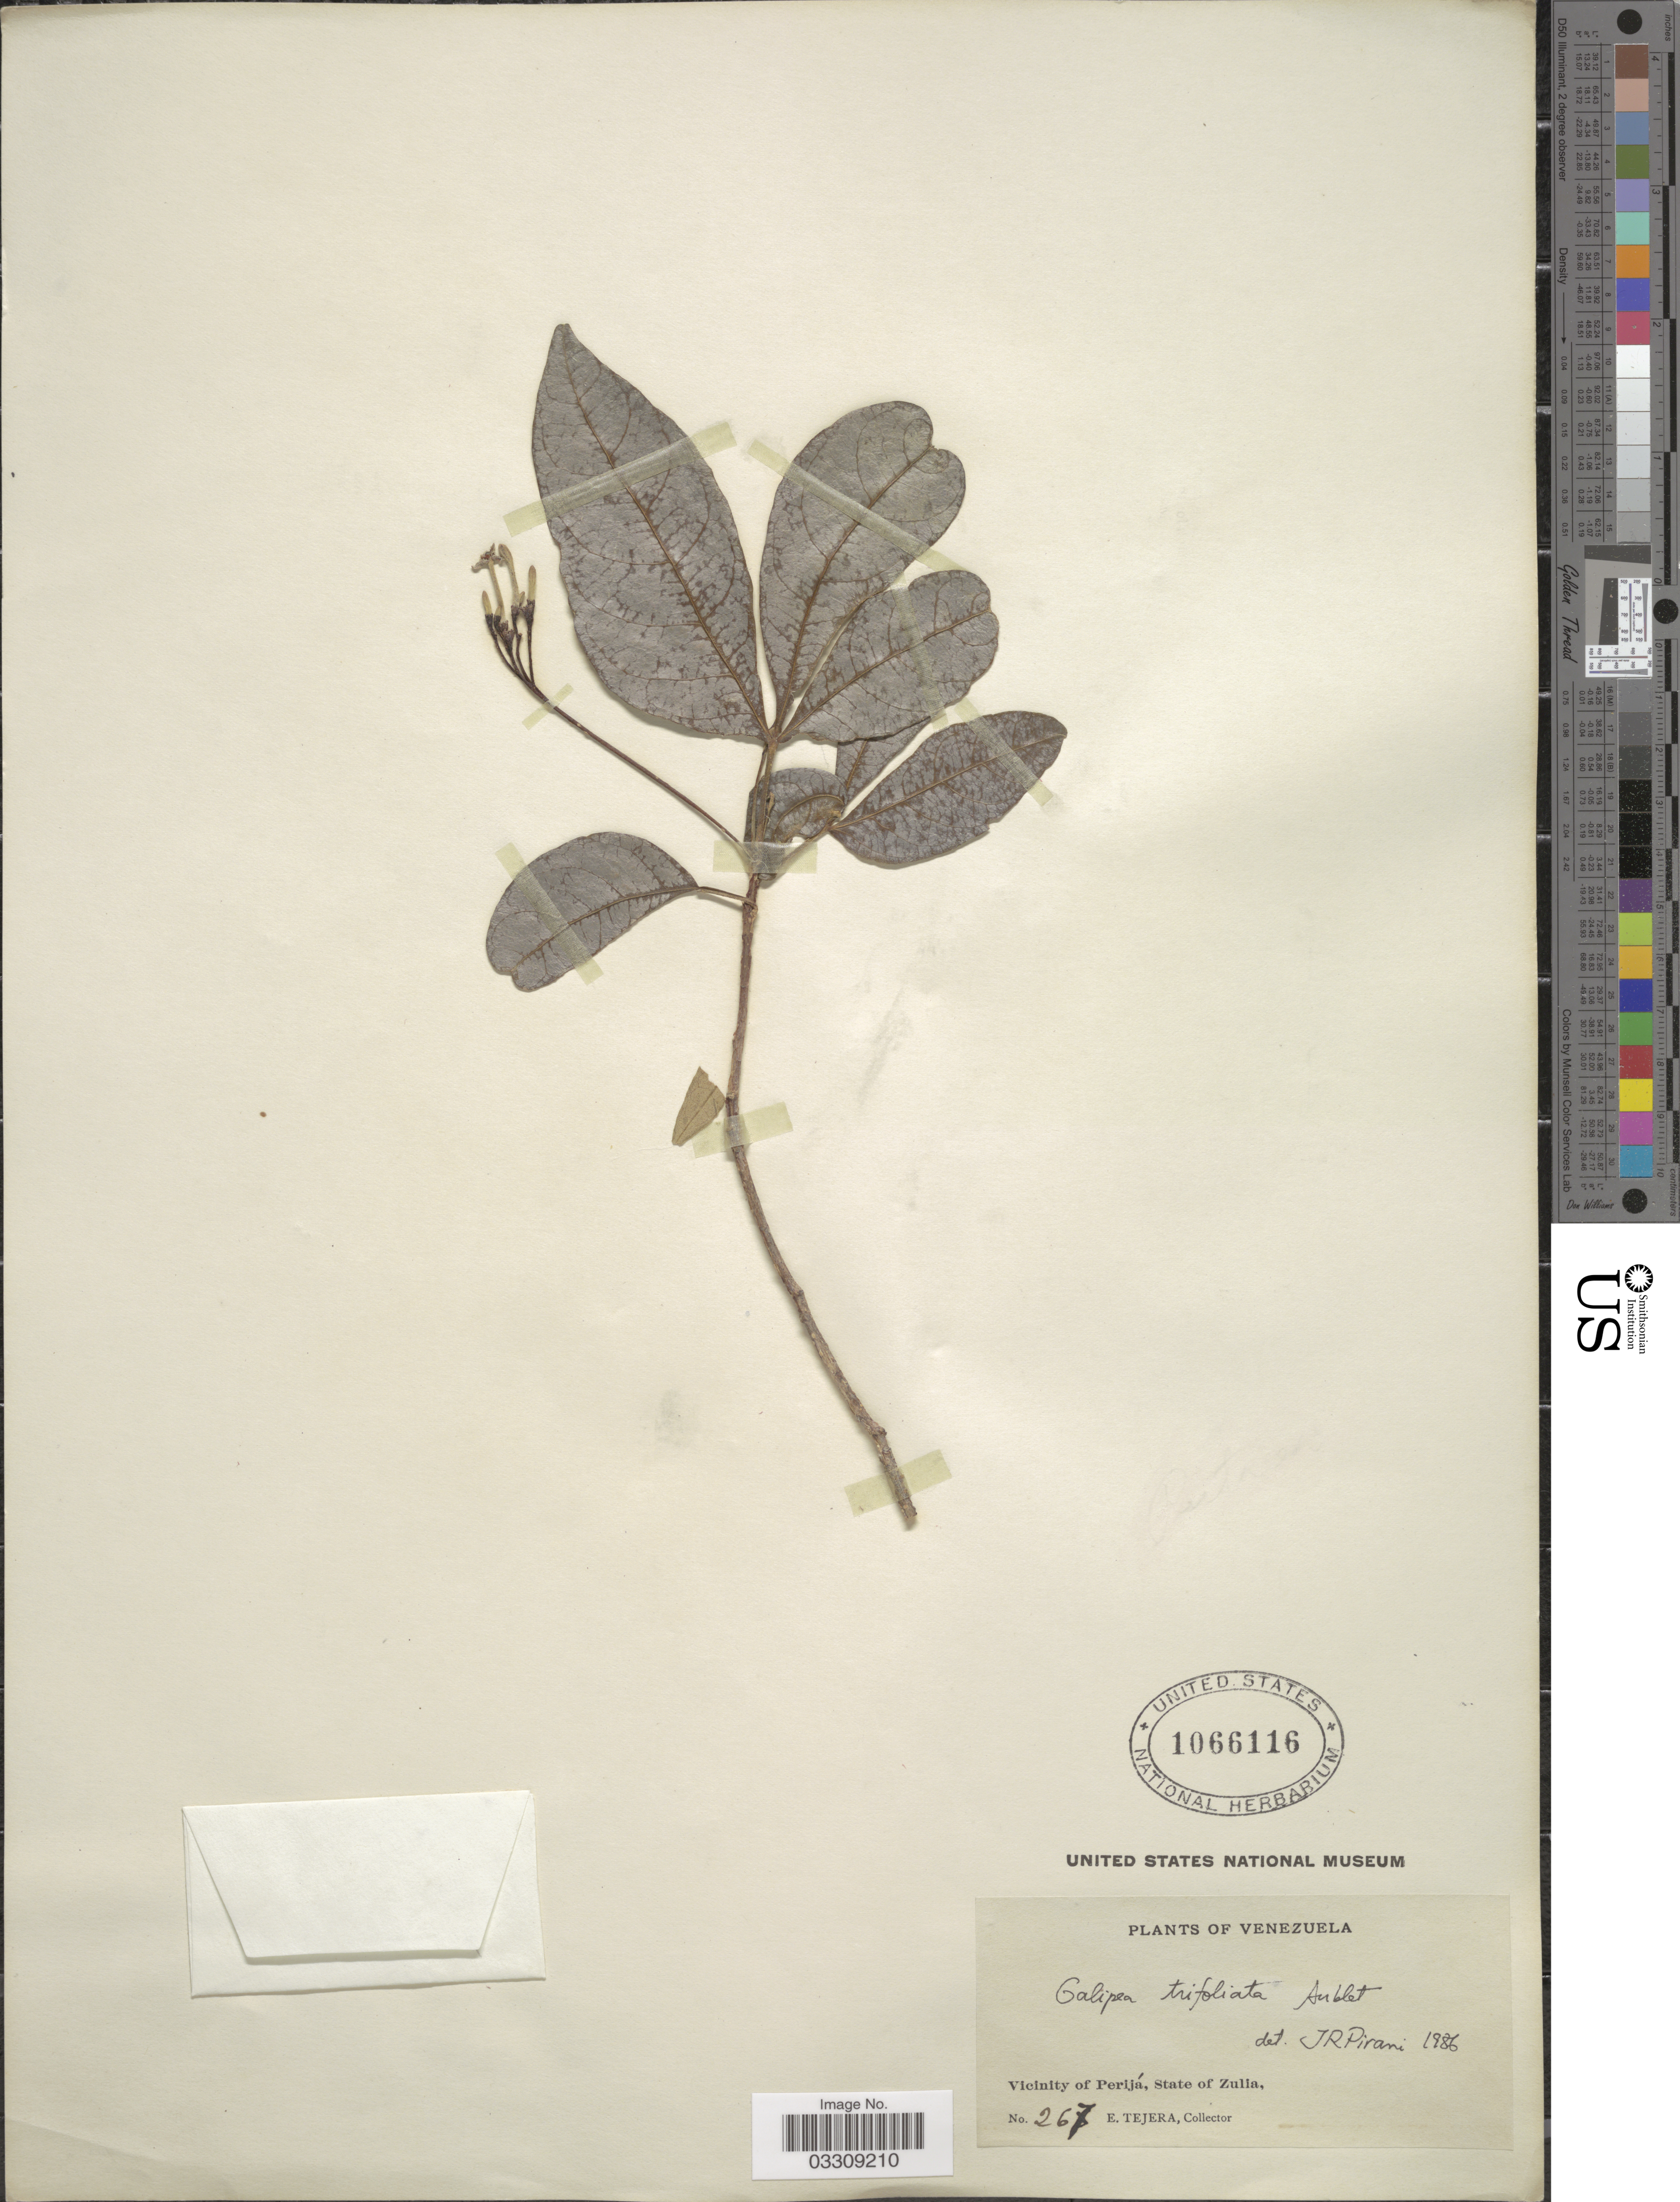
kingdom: Plantae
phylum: Tracheophyta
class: Magnoliopsida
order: Sapindales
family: Rutaceae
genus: Galipea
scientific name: Galipea trifoliata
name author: Aubl.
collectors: E. Tejera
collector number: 267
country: Venezuela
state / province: Zulia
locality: Vicinity of Perijá.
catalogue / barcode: US 1066116